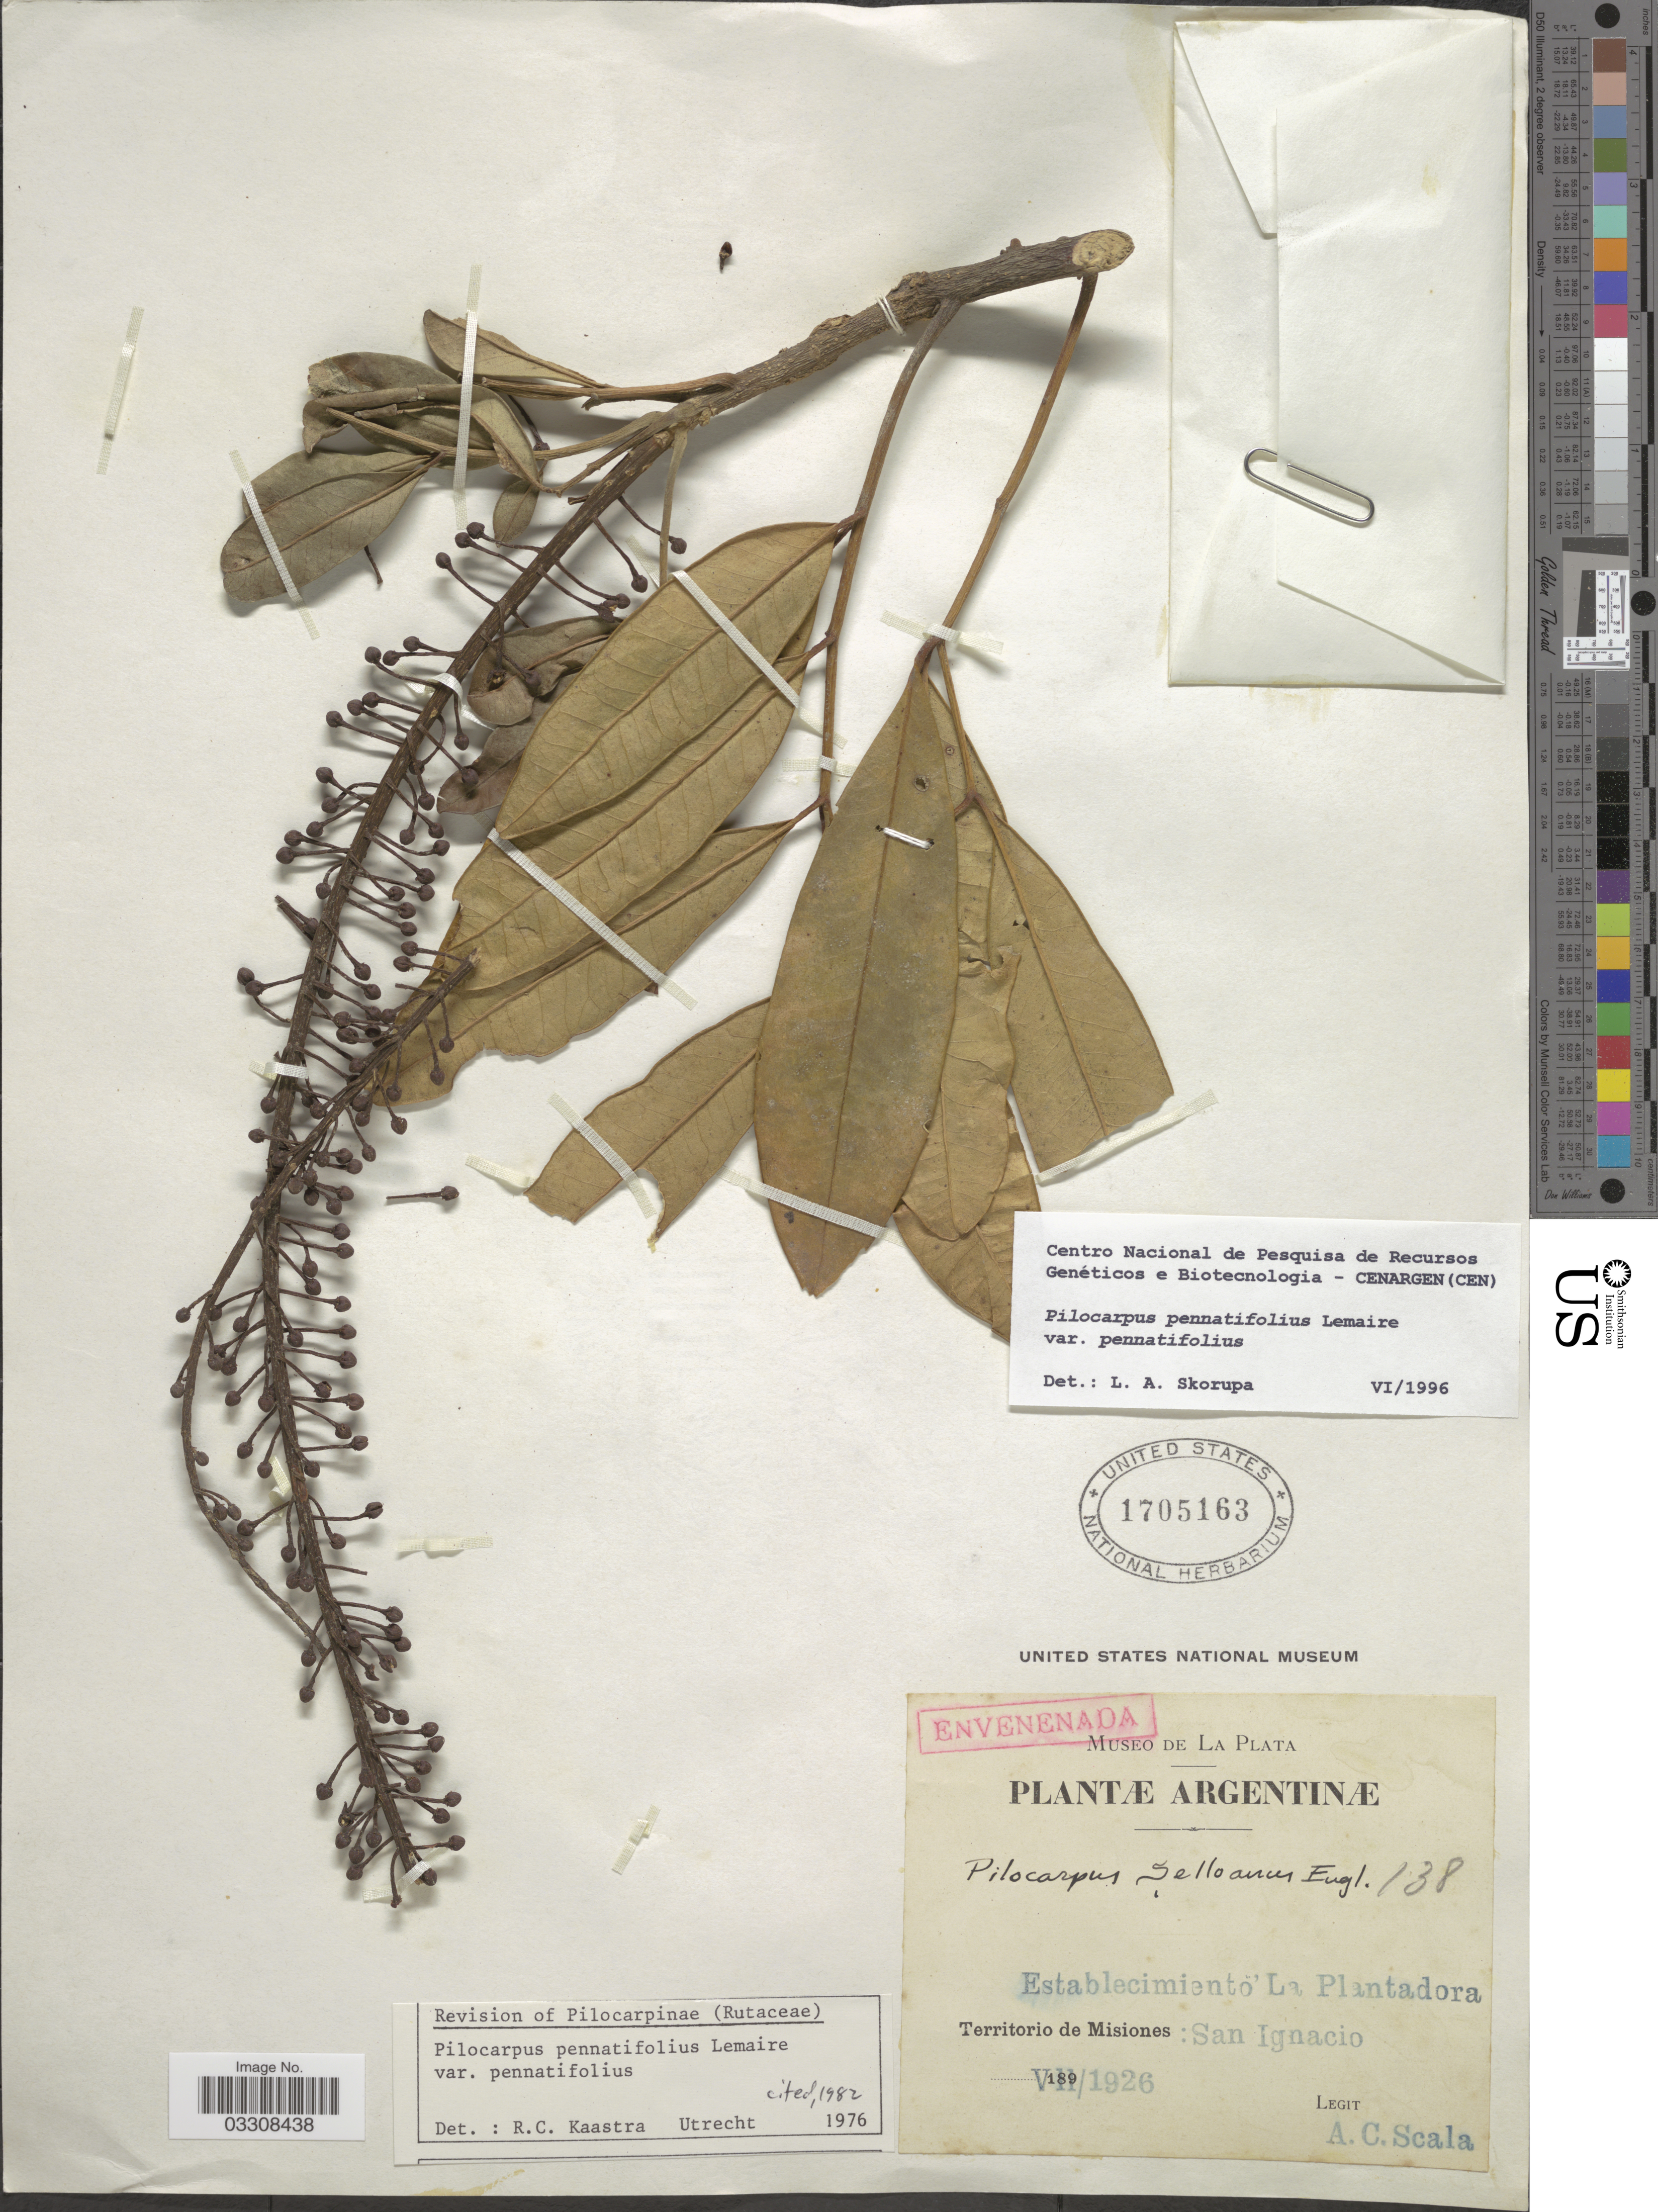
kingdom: Plantae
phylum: Tracheophyta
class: Magnoliopsida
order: Sapindales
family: Rutaceae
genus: Pilocarpus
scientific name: Pilocarpus pennatifolius var. pennatifolius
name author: Lem.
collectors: A. Scala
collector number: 138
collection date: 1926-07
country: Argentina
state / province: Misiones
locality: Establecimiento La Plantadora. San Ignacio.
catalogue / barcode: US 1705163